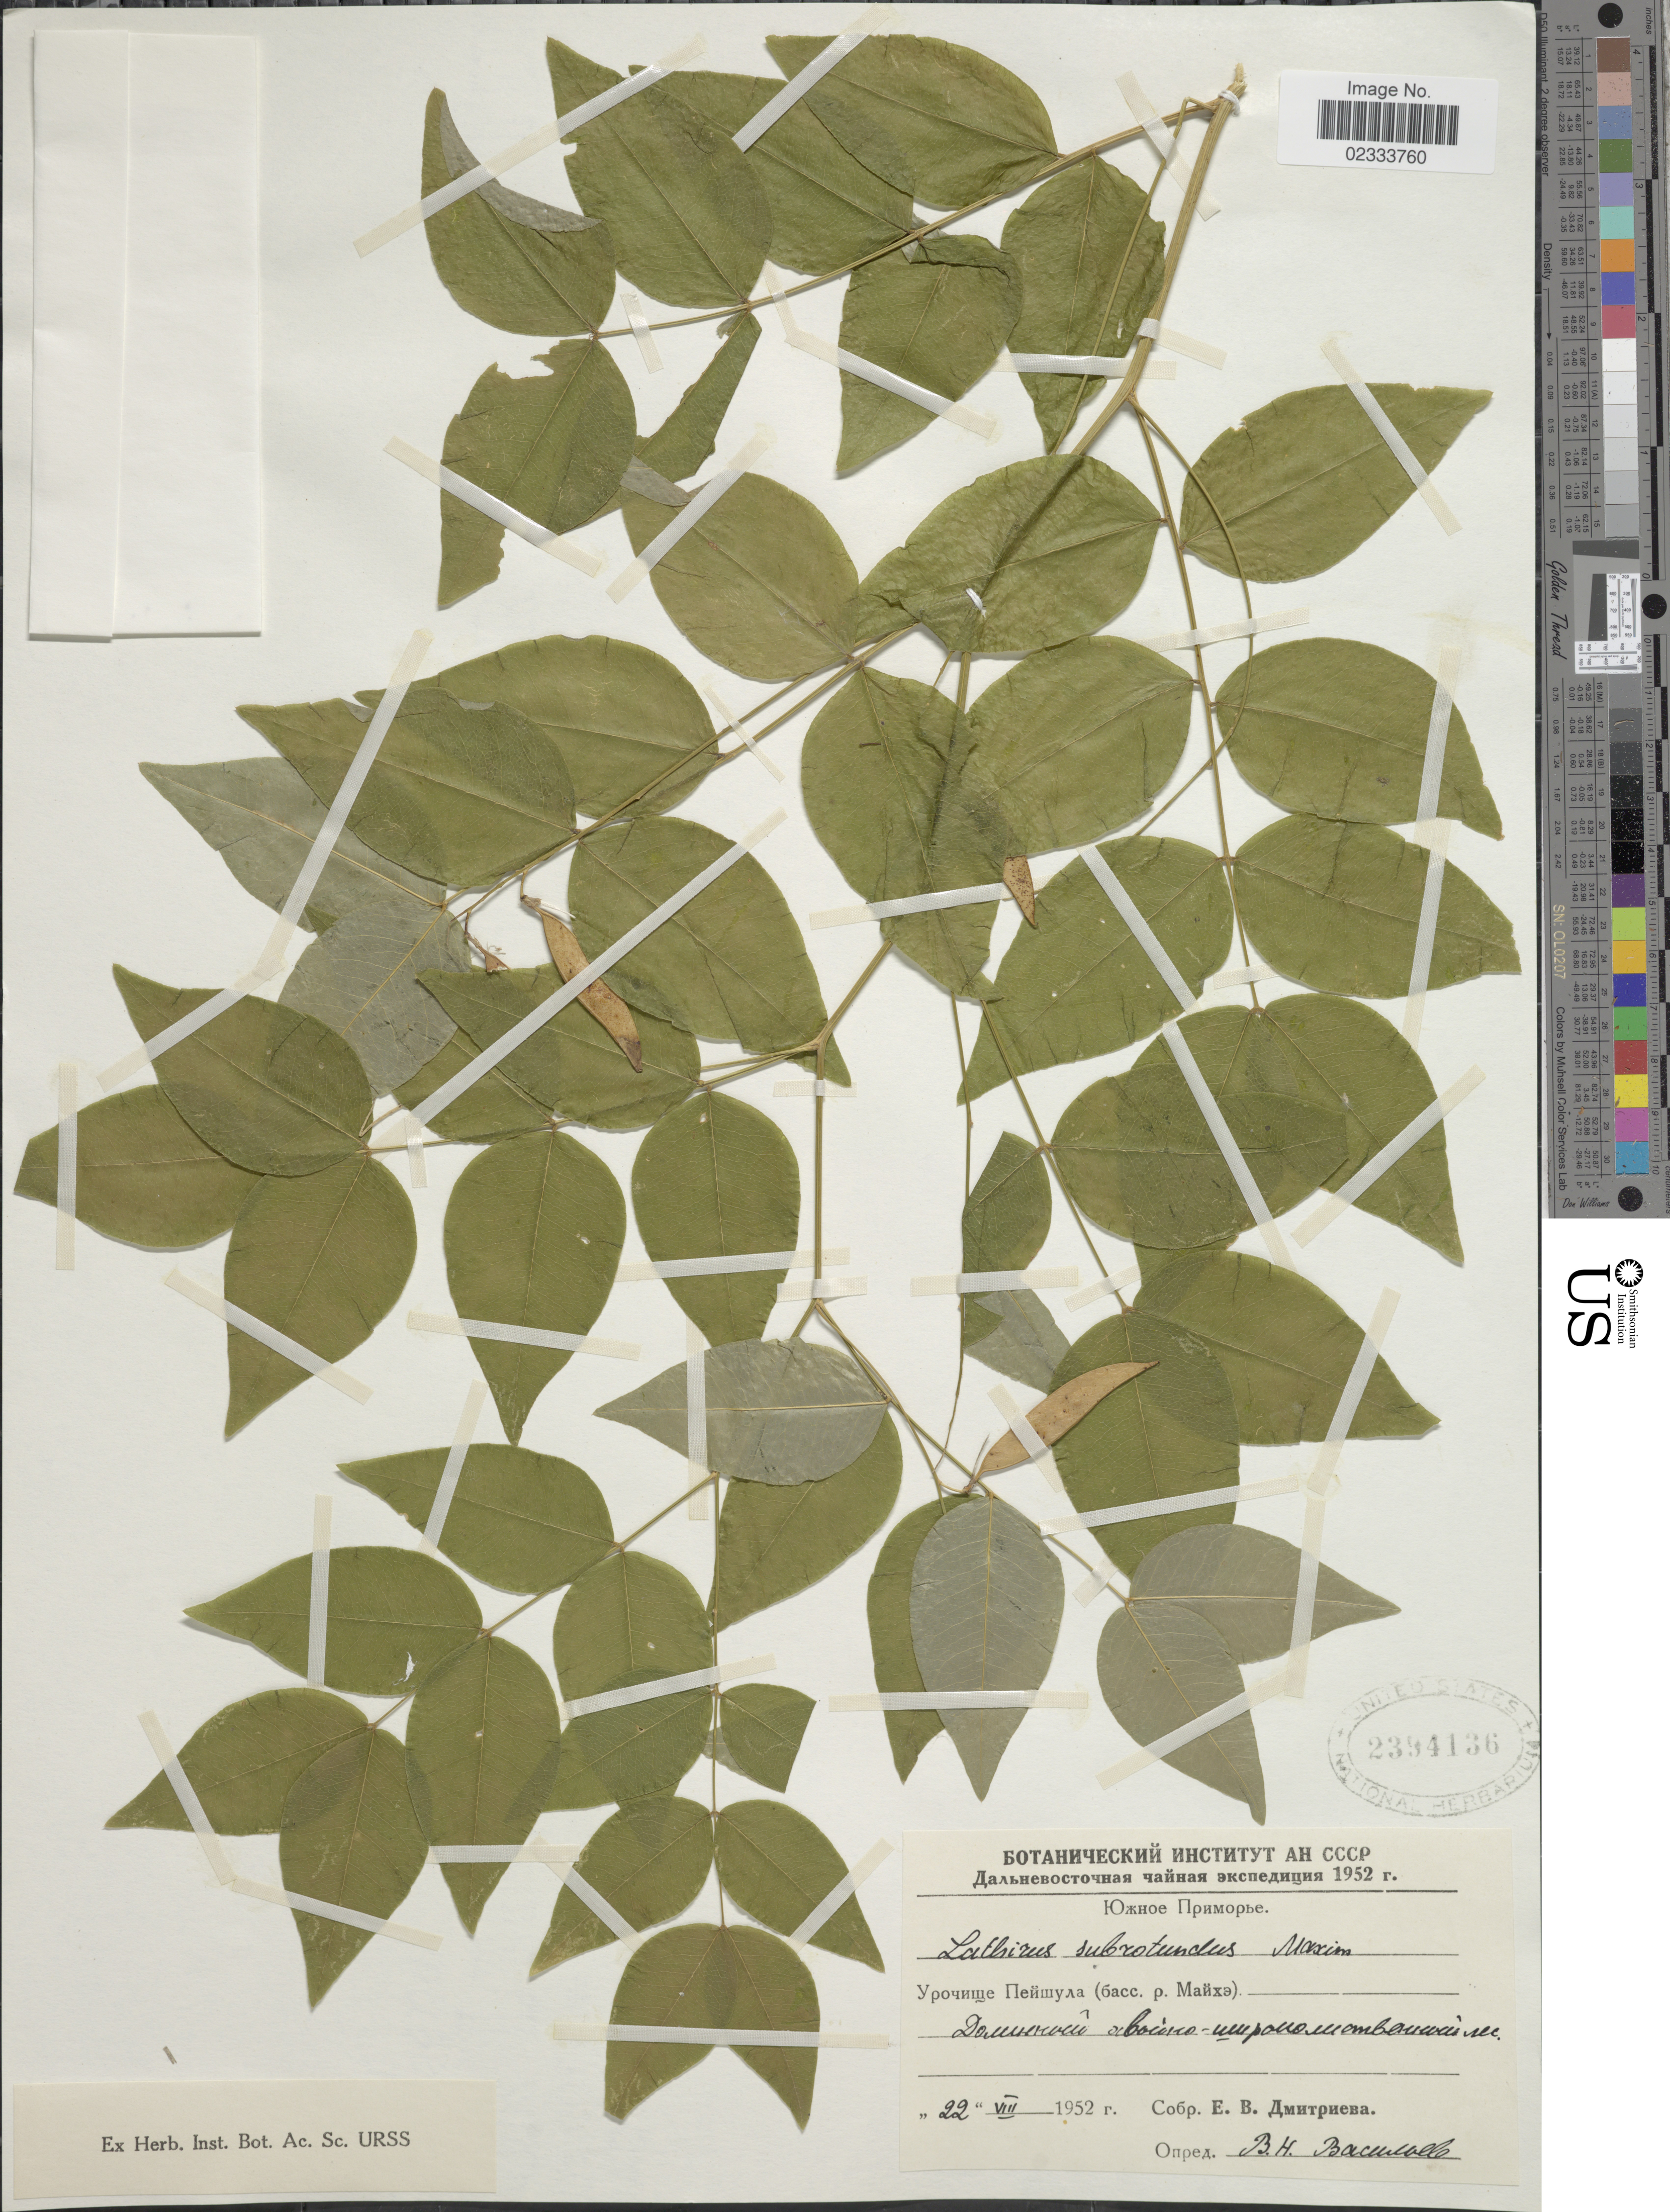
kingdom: Plantae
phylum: Tracheophyta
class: Magnoliopsida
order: Fabales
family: Fabaceae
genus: Lathyrus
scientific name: Lathyrus subrotundus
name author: Maxim.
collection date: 1952-08-22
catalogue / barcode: US 2394136